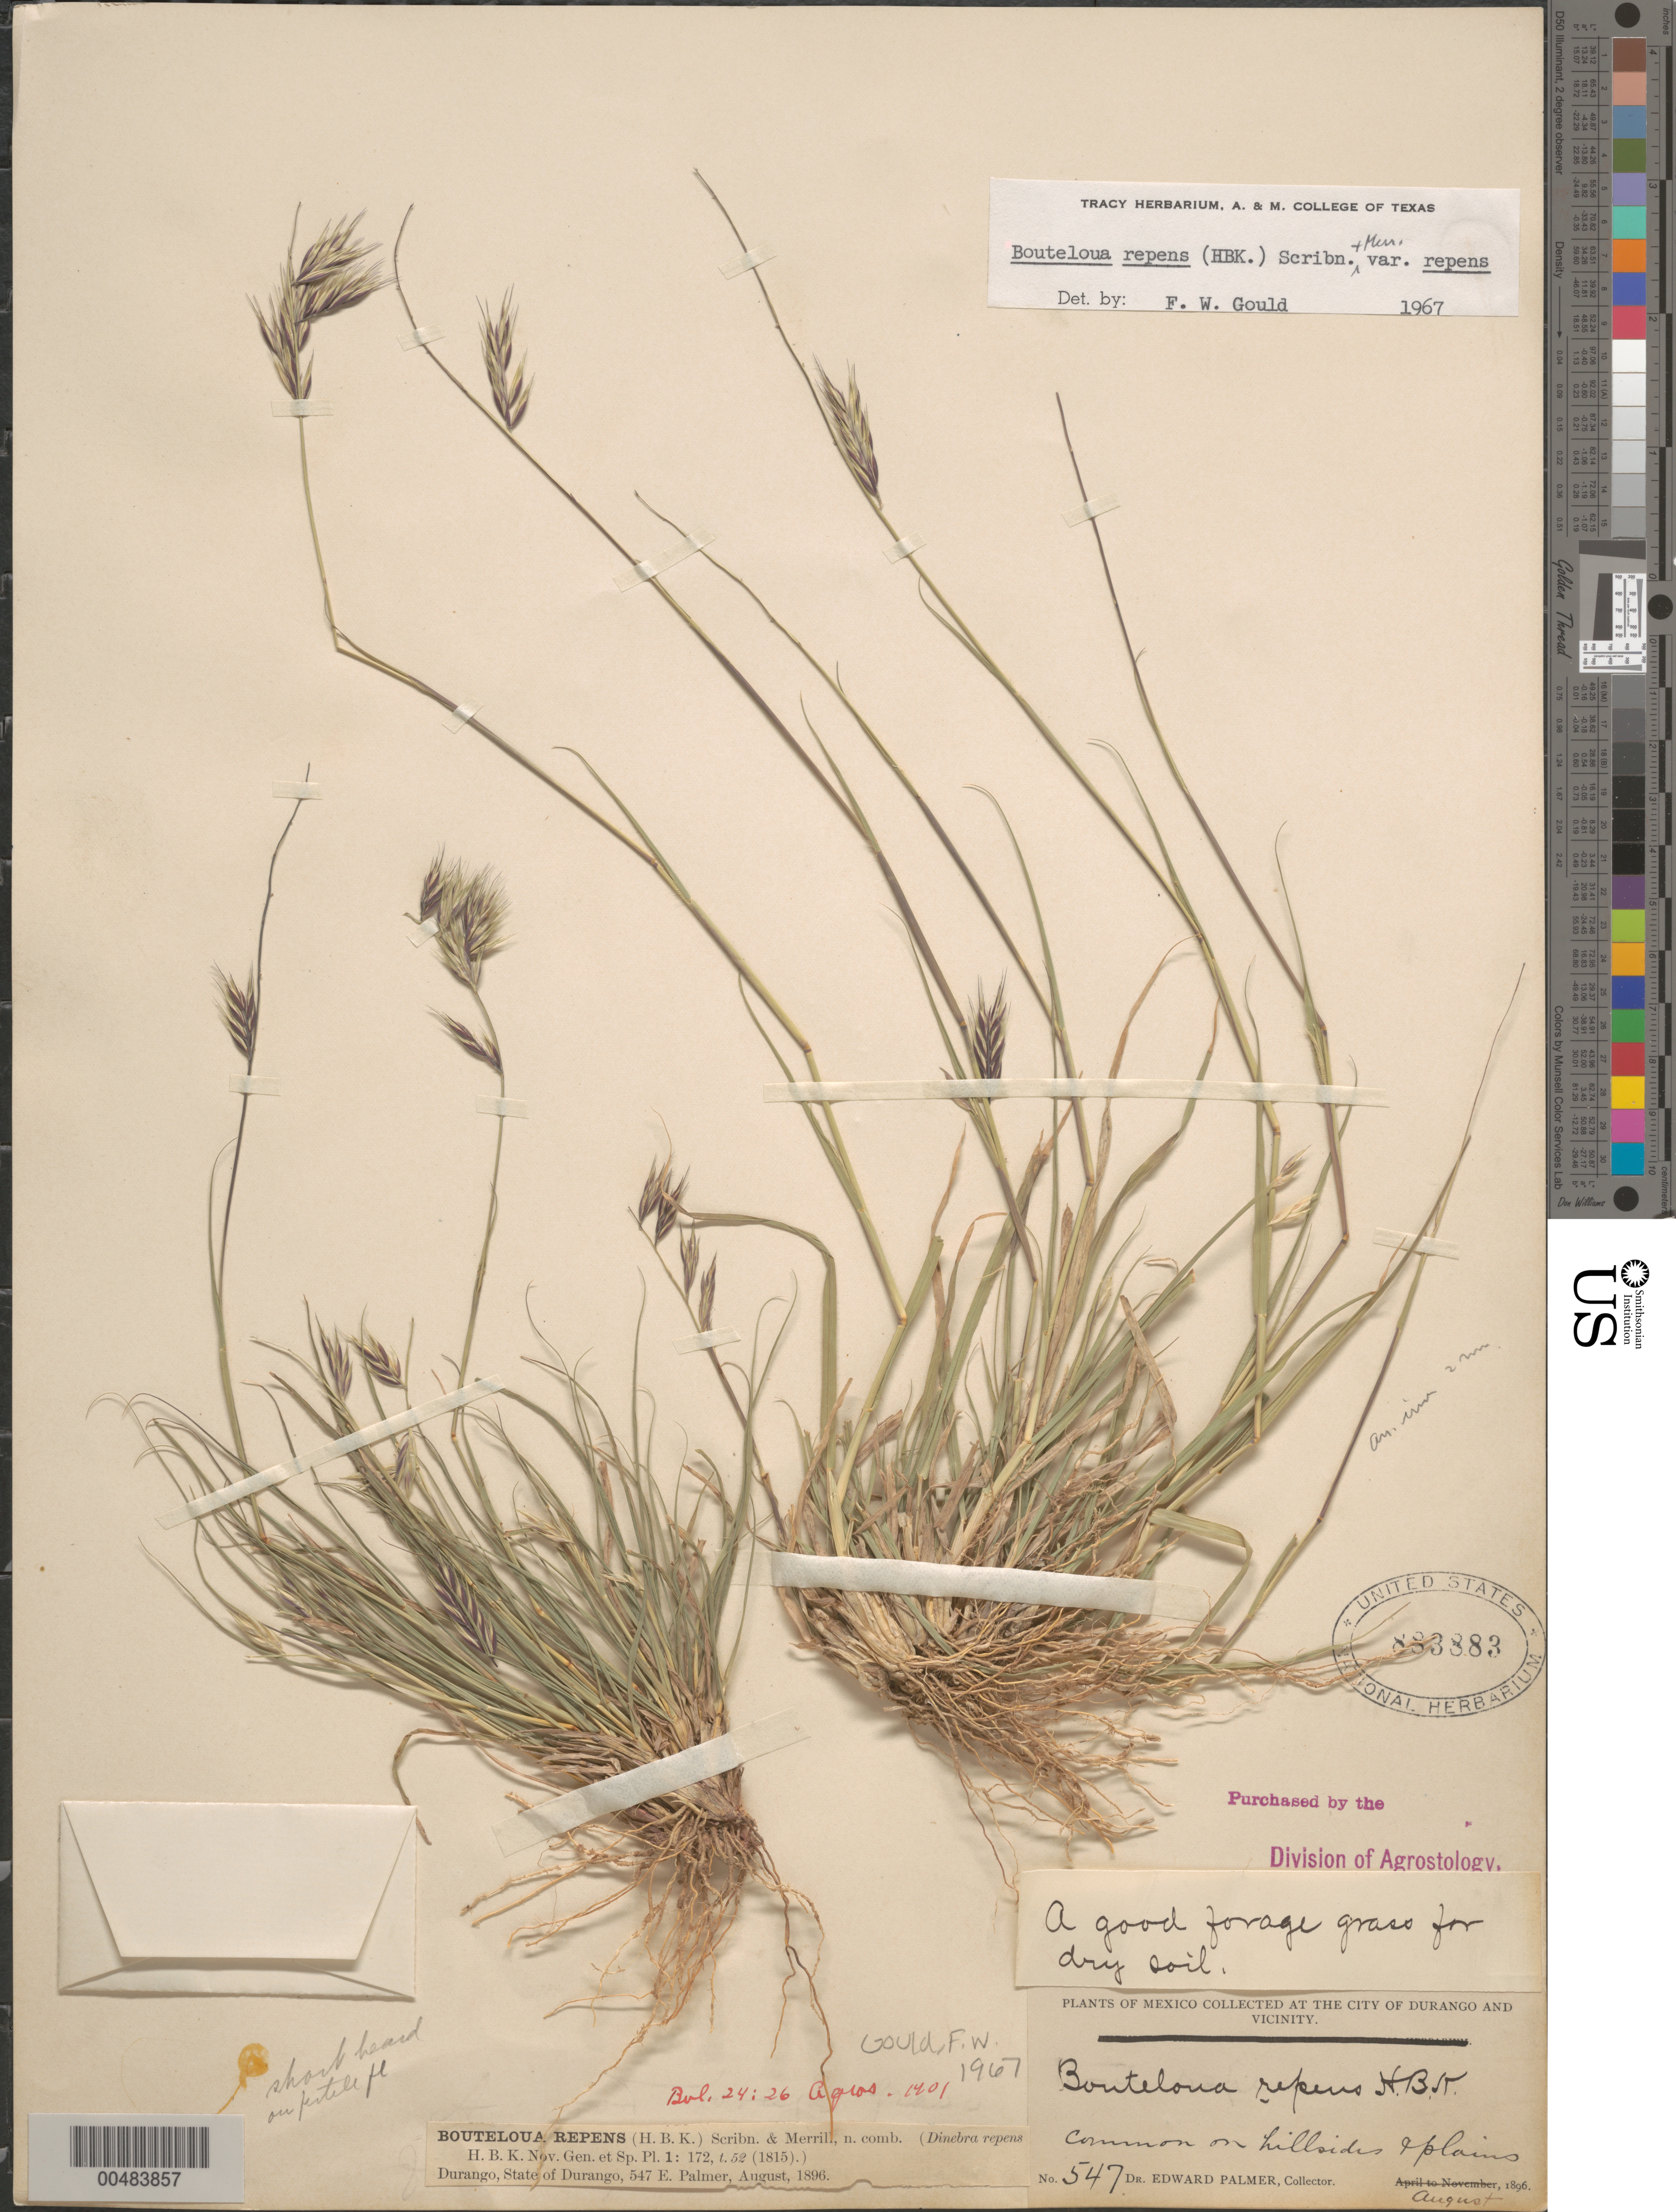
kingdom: Plantae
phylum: Tracheophyta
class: Liliopsida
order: Poales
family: Poaceae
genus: Bouteloua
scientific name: Bouteloua repens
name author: (Kunth) Scribn. & Merr.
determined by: Gould, F. W.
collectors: E. Palmer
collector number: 547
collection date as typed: Aug 1896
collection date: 1896-08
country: Mexico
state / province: Durango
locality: The city of Durango and vicinity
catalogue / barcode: US 883883